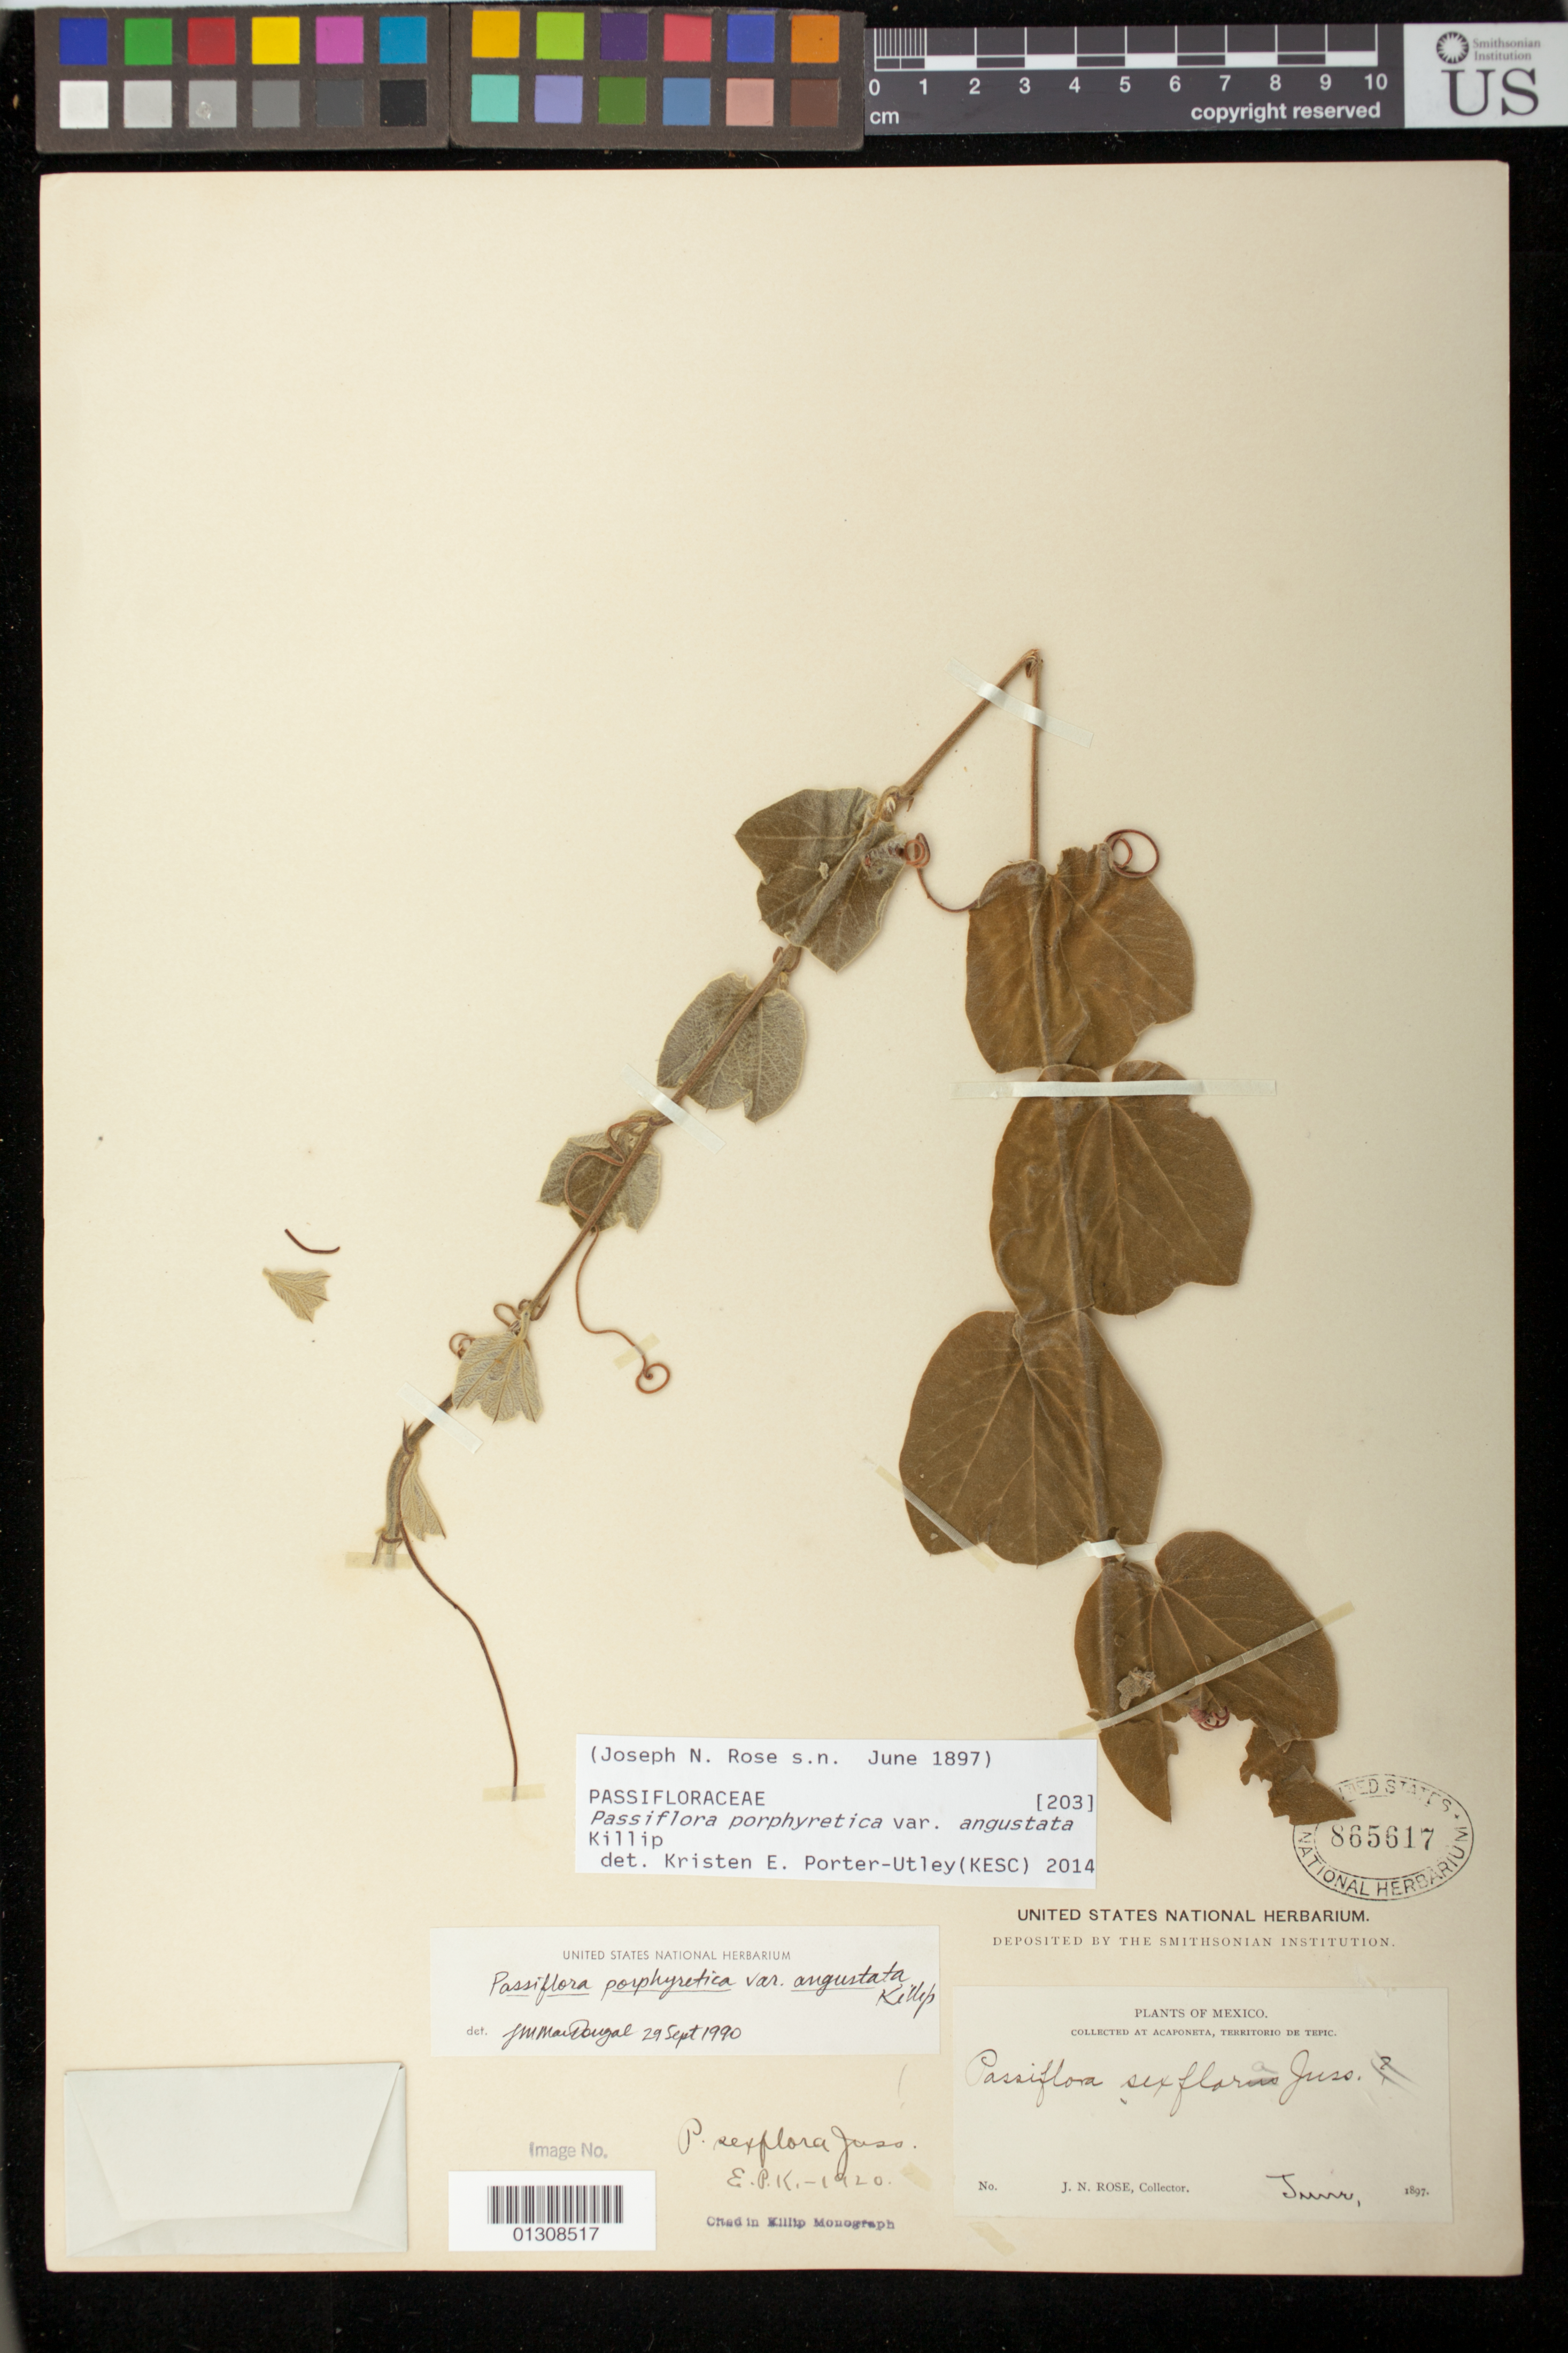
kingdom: Plantae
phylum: Tracheophyta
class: Magnoliopsida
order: Malpighiales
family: Passifloraceae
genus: Passiflora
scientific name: Passiflora porphyretica var. angustata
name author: Killip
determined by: Porter-Utley, K. E.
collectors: J. N. Rose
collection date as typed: Jun 1897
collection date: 1897-06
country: Mexico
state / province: Nayarit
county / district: Tepic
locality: Vicinity of Acaponeta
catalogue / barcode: US 865617